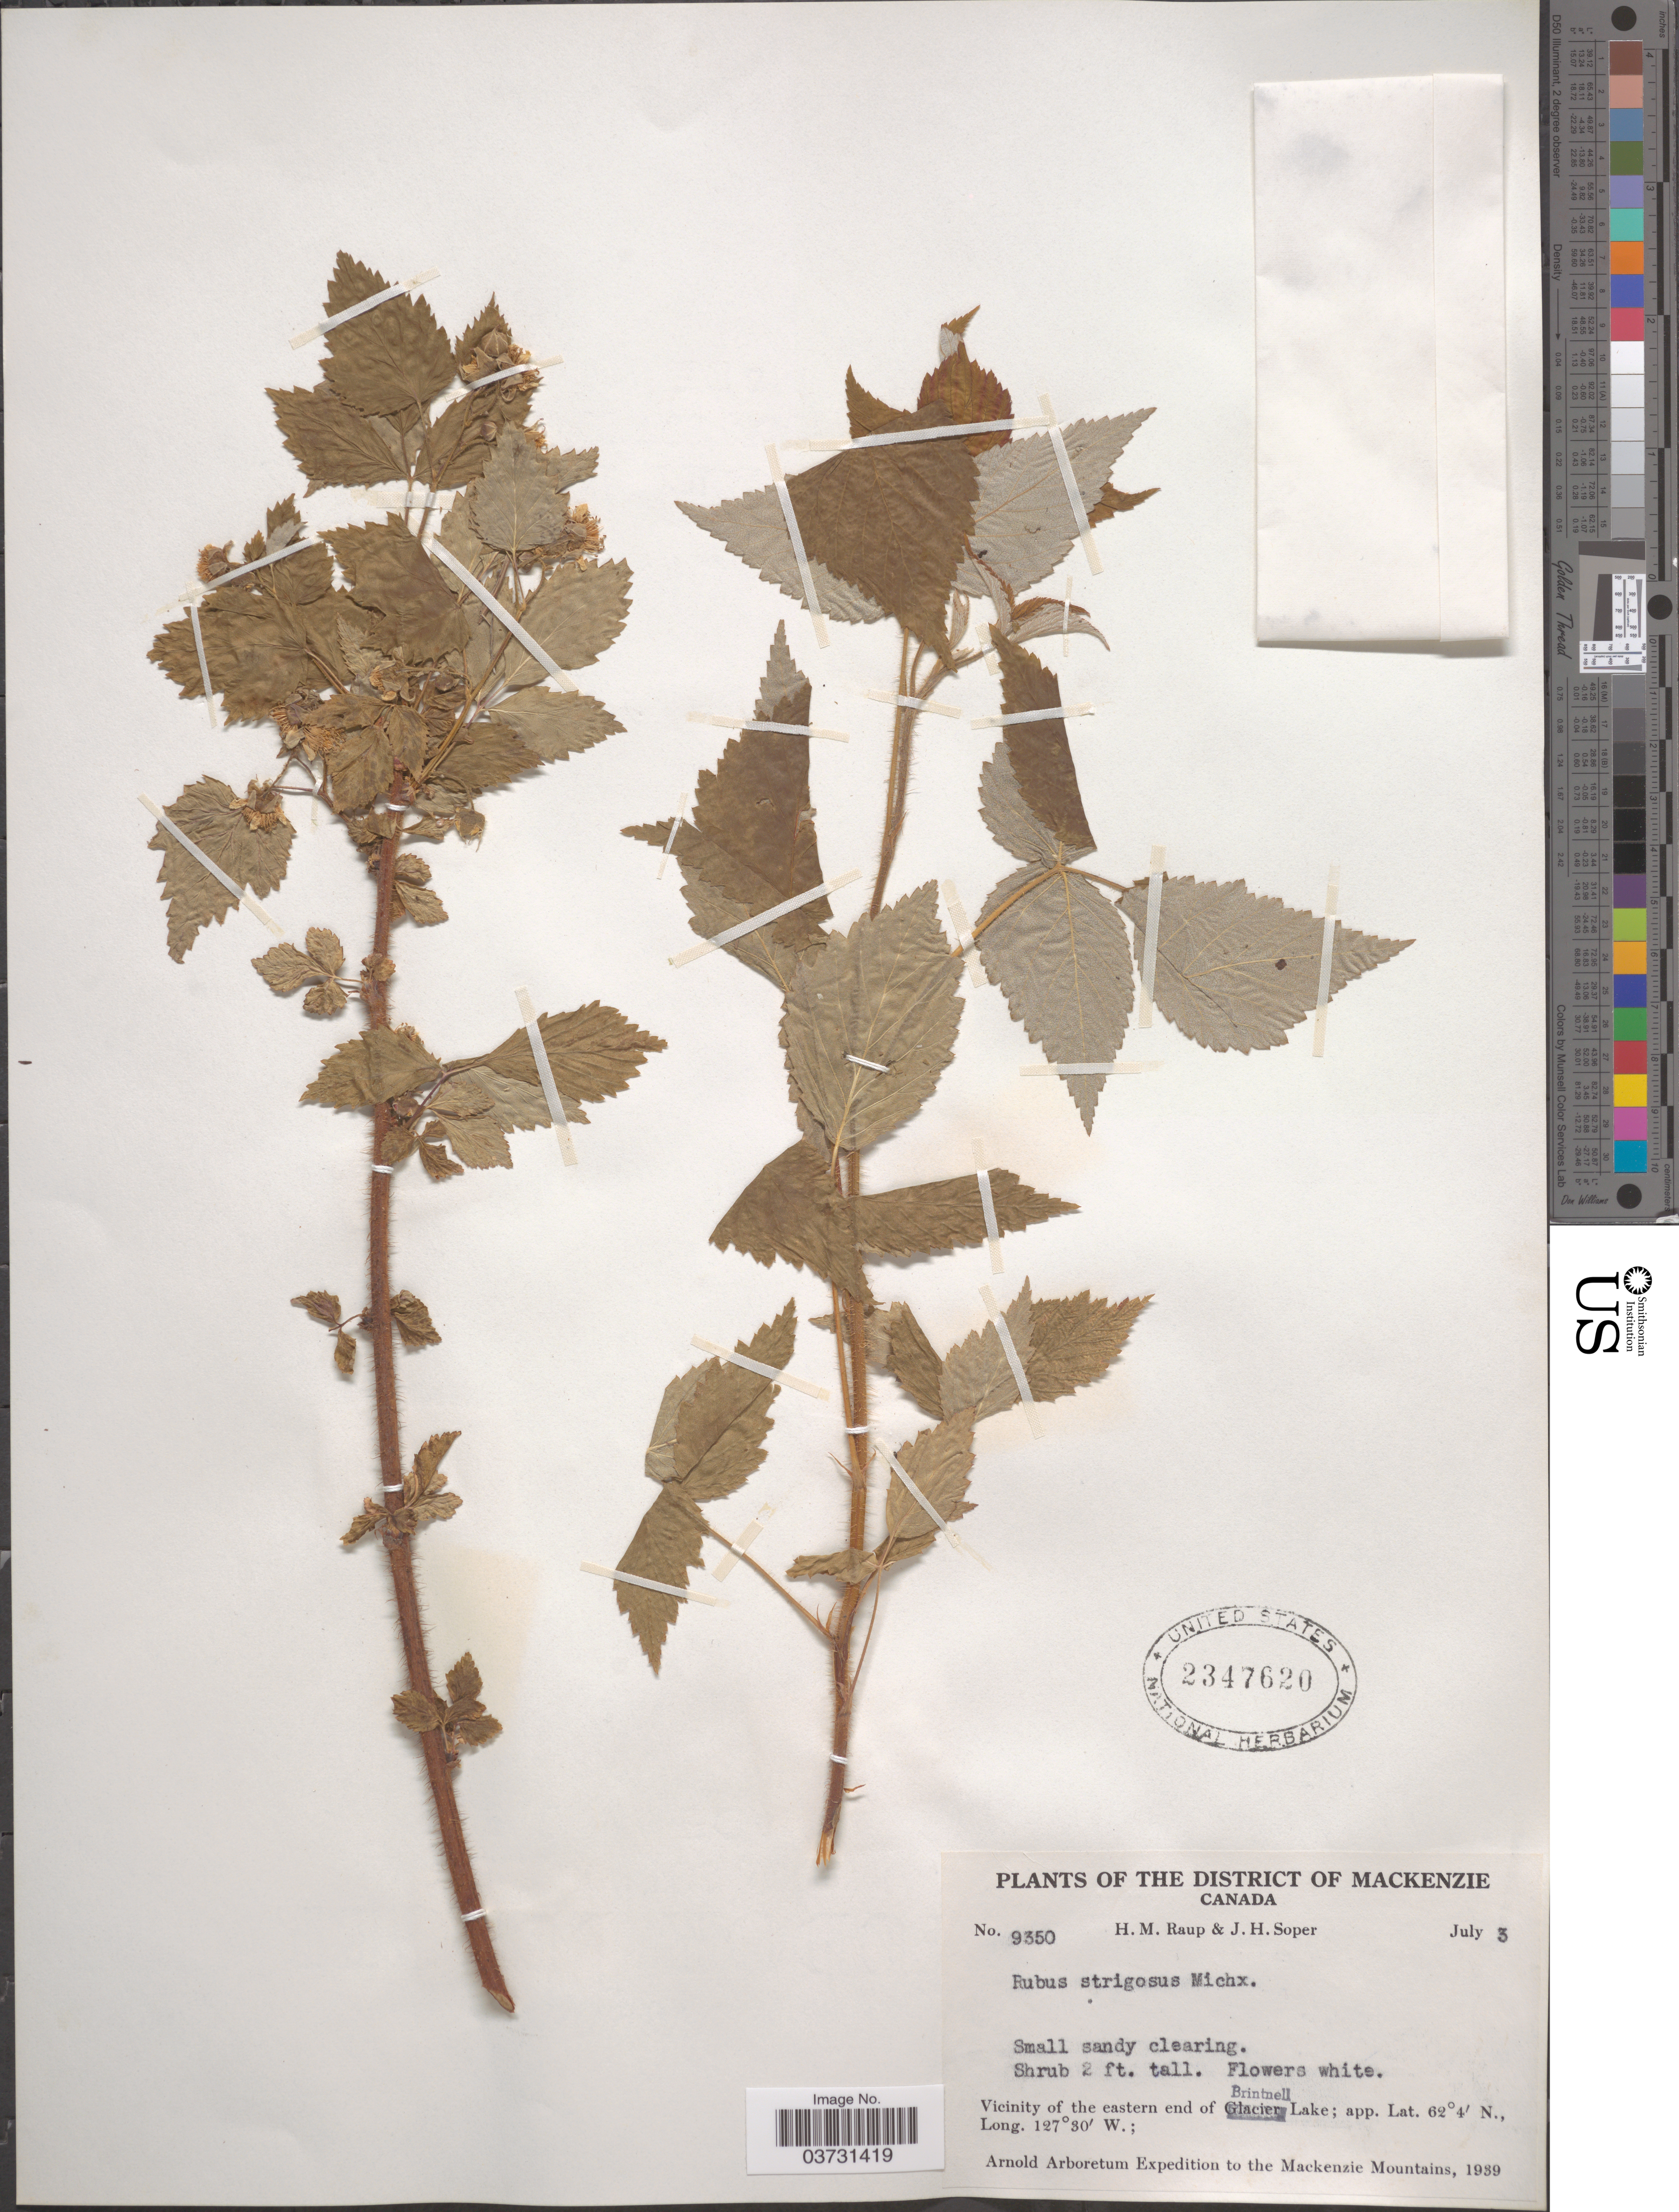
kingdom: Plantae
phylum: Tracheophyta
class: Magnoliopsida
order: Rosales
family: Rosaceae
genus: Rubus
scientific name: Rubus strigosus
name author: Michx.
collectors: H. Raup & J. H. Soper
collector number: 9350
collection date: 1939-07-03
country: Canada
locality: The District of Mackenzie. Vicinity of the eastern end of Brintnell Lake. The Mackenzie Mountains.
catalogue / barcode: US 2347620